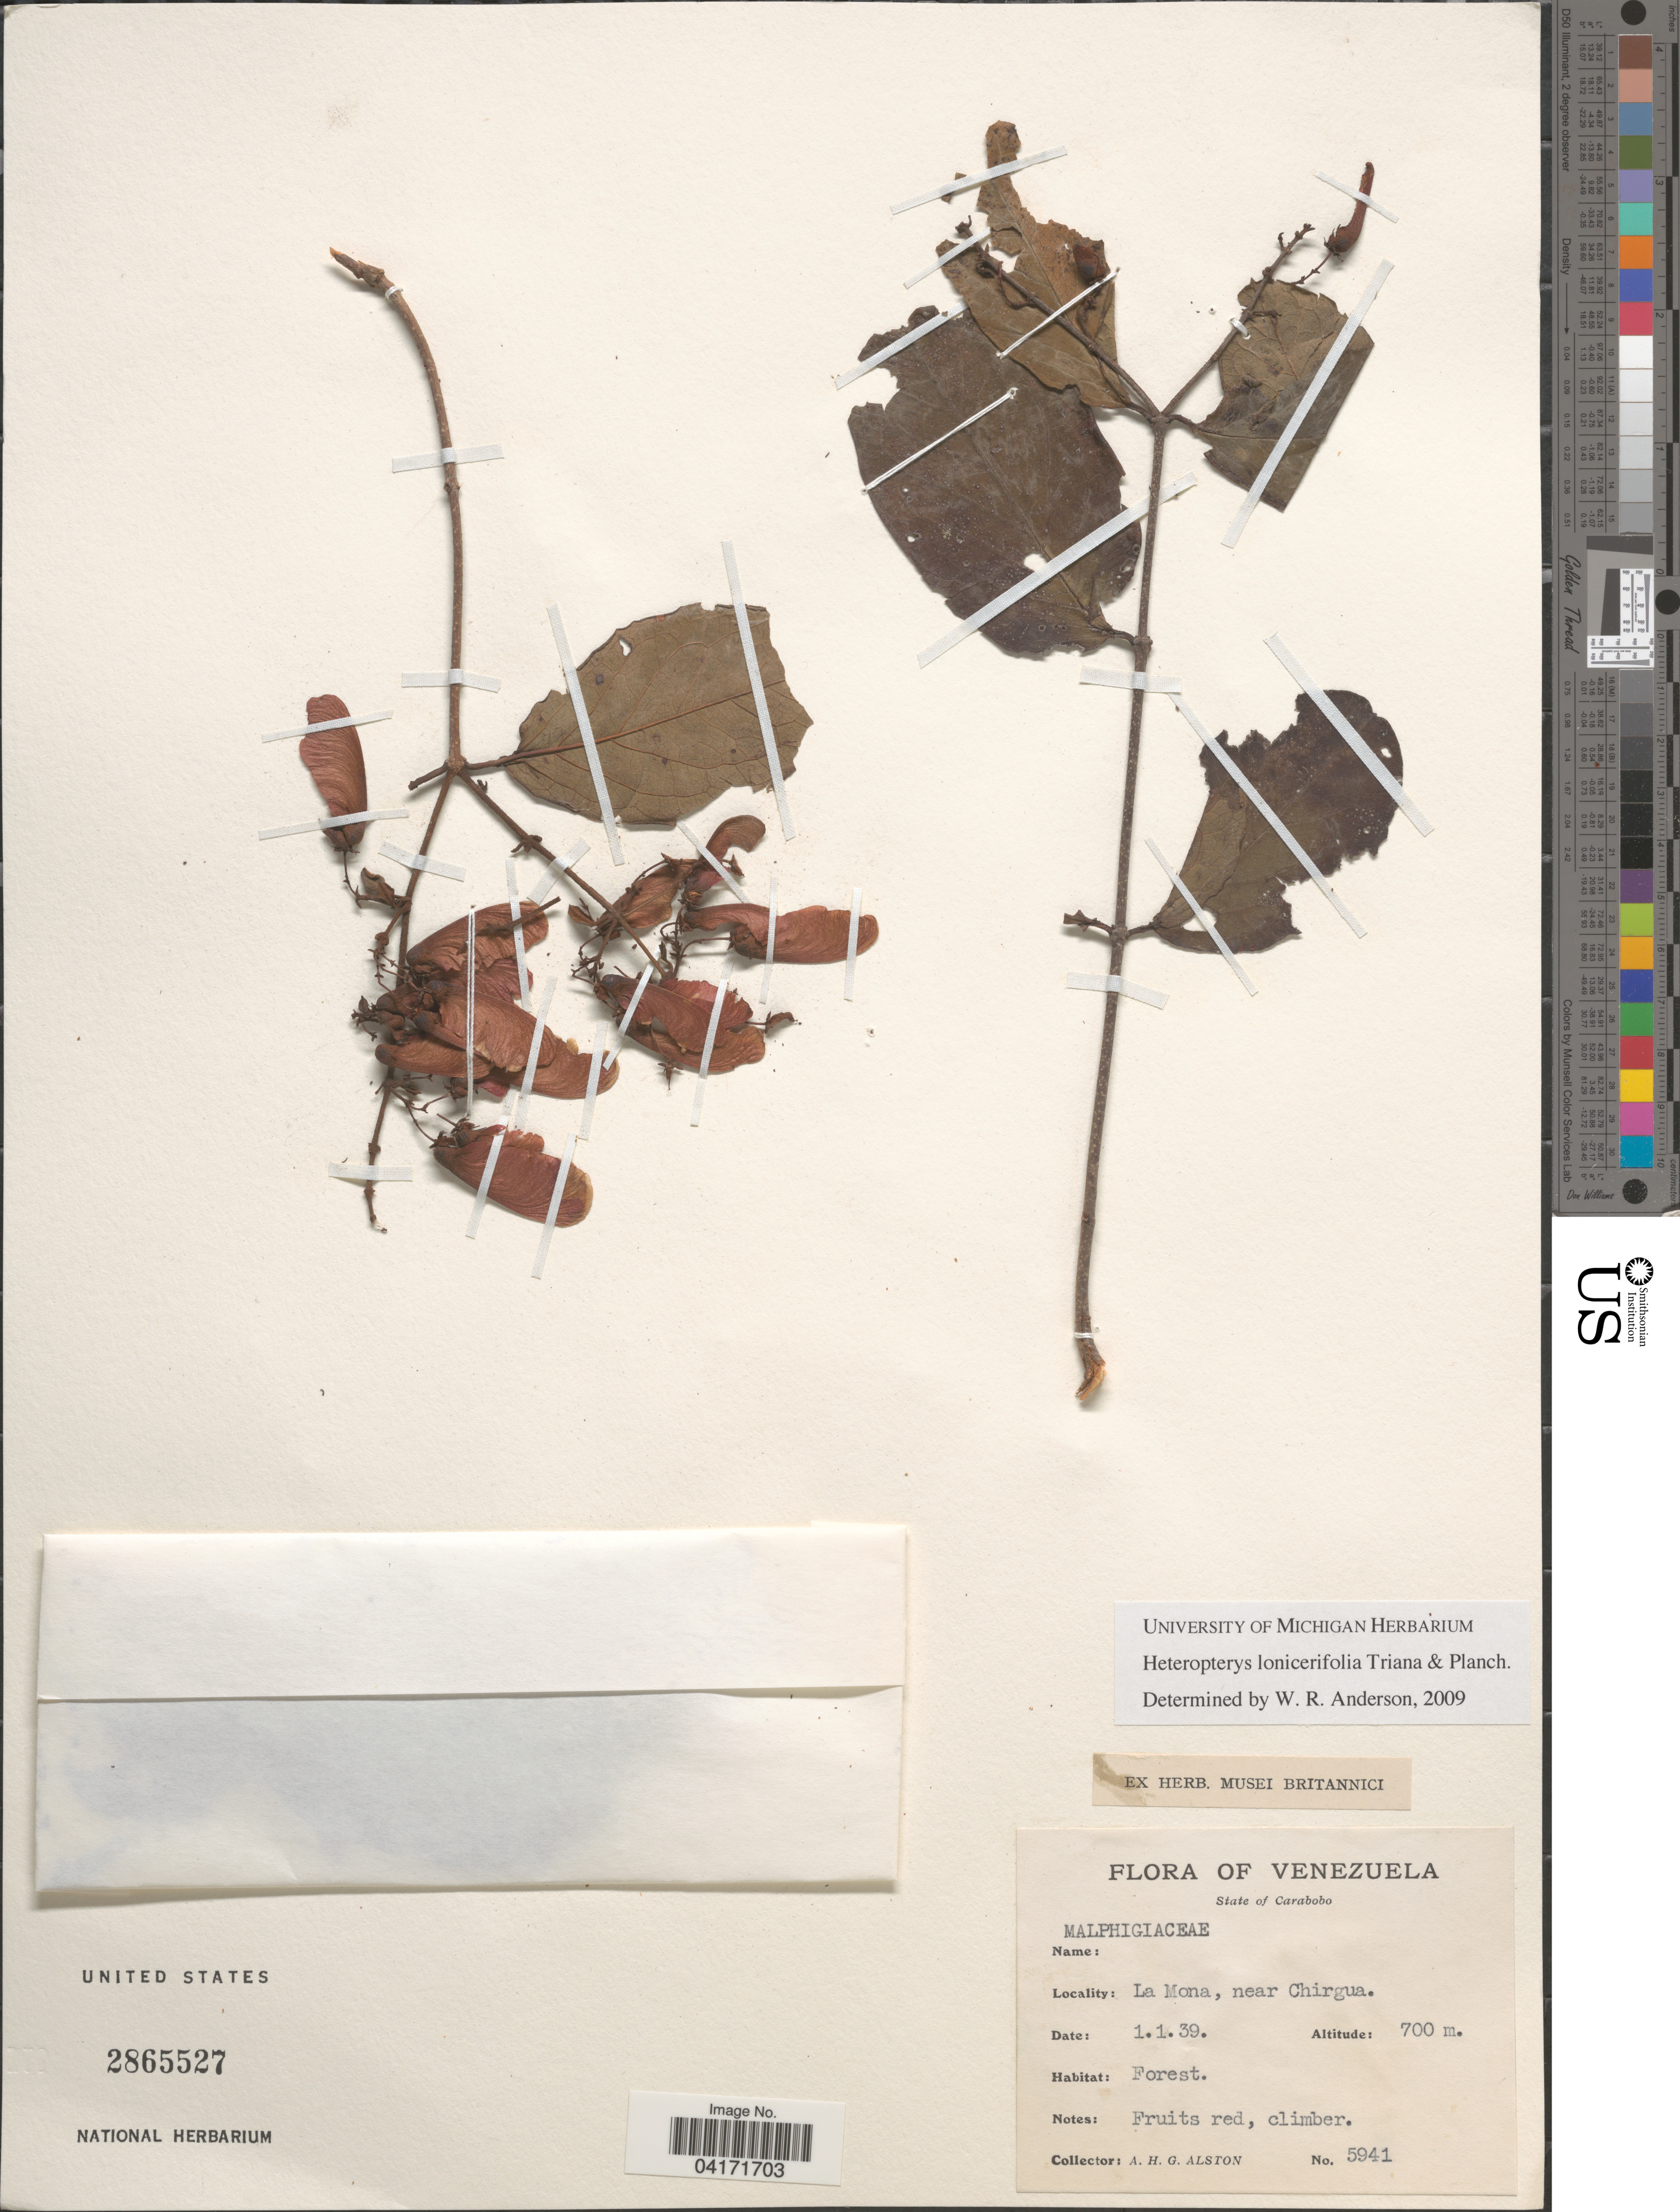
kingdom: Plantae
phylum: Tracheophyta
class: Magnoliopsida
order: Malpighiales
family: Malpighiaceae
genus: Heteropterys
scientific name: Heteropterys lonicerifolia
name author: Triana & Planch.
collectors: A. H. Alston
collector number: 5941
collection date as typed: Transcribed d/m/y: 1/1/39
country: Venezuela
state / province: Carabobo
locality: La Mona, near Chirgua.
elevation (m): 700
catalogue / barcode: US 2865527